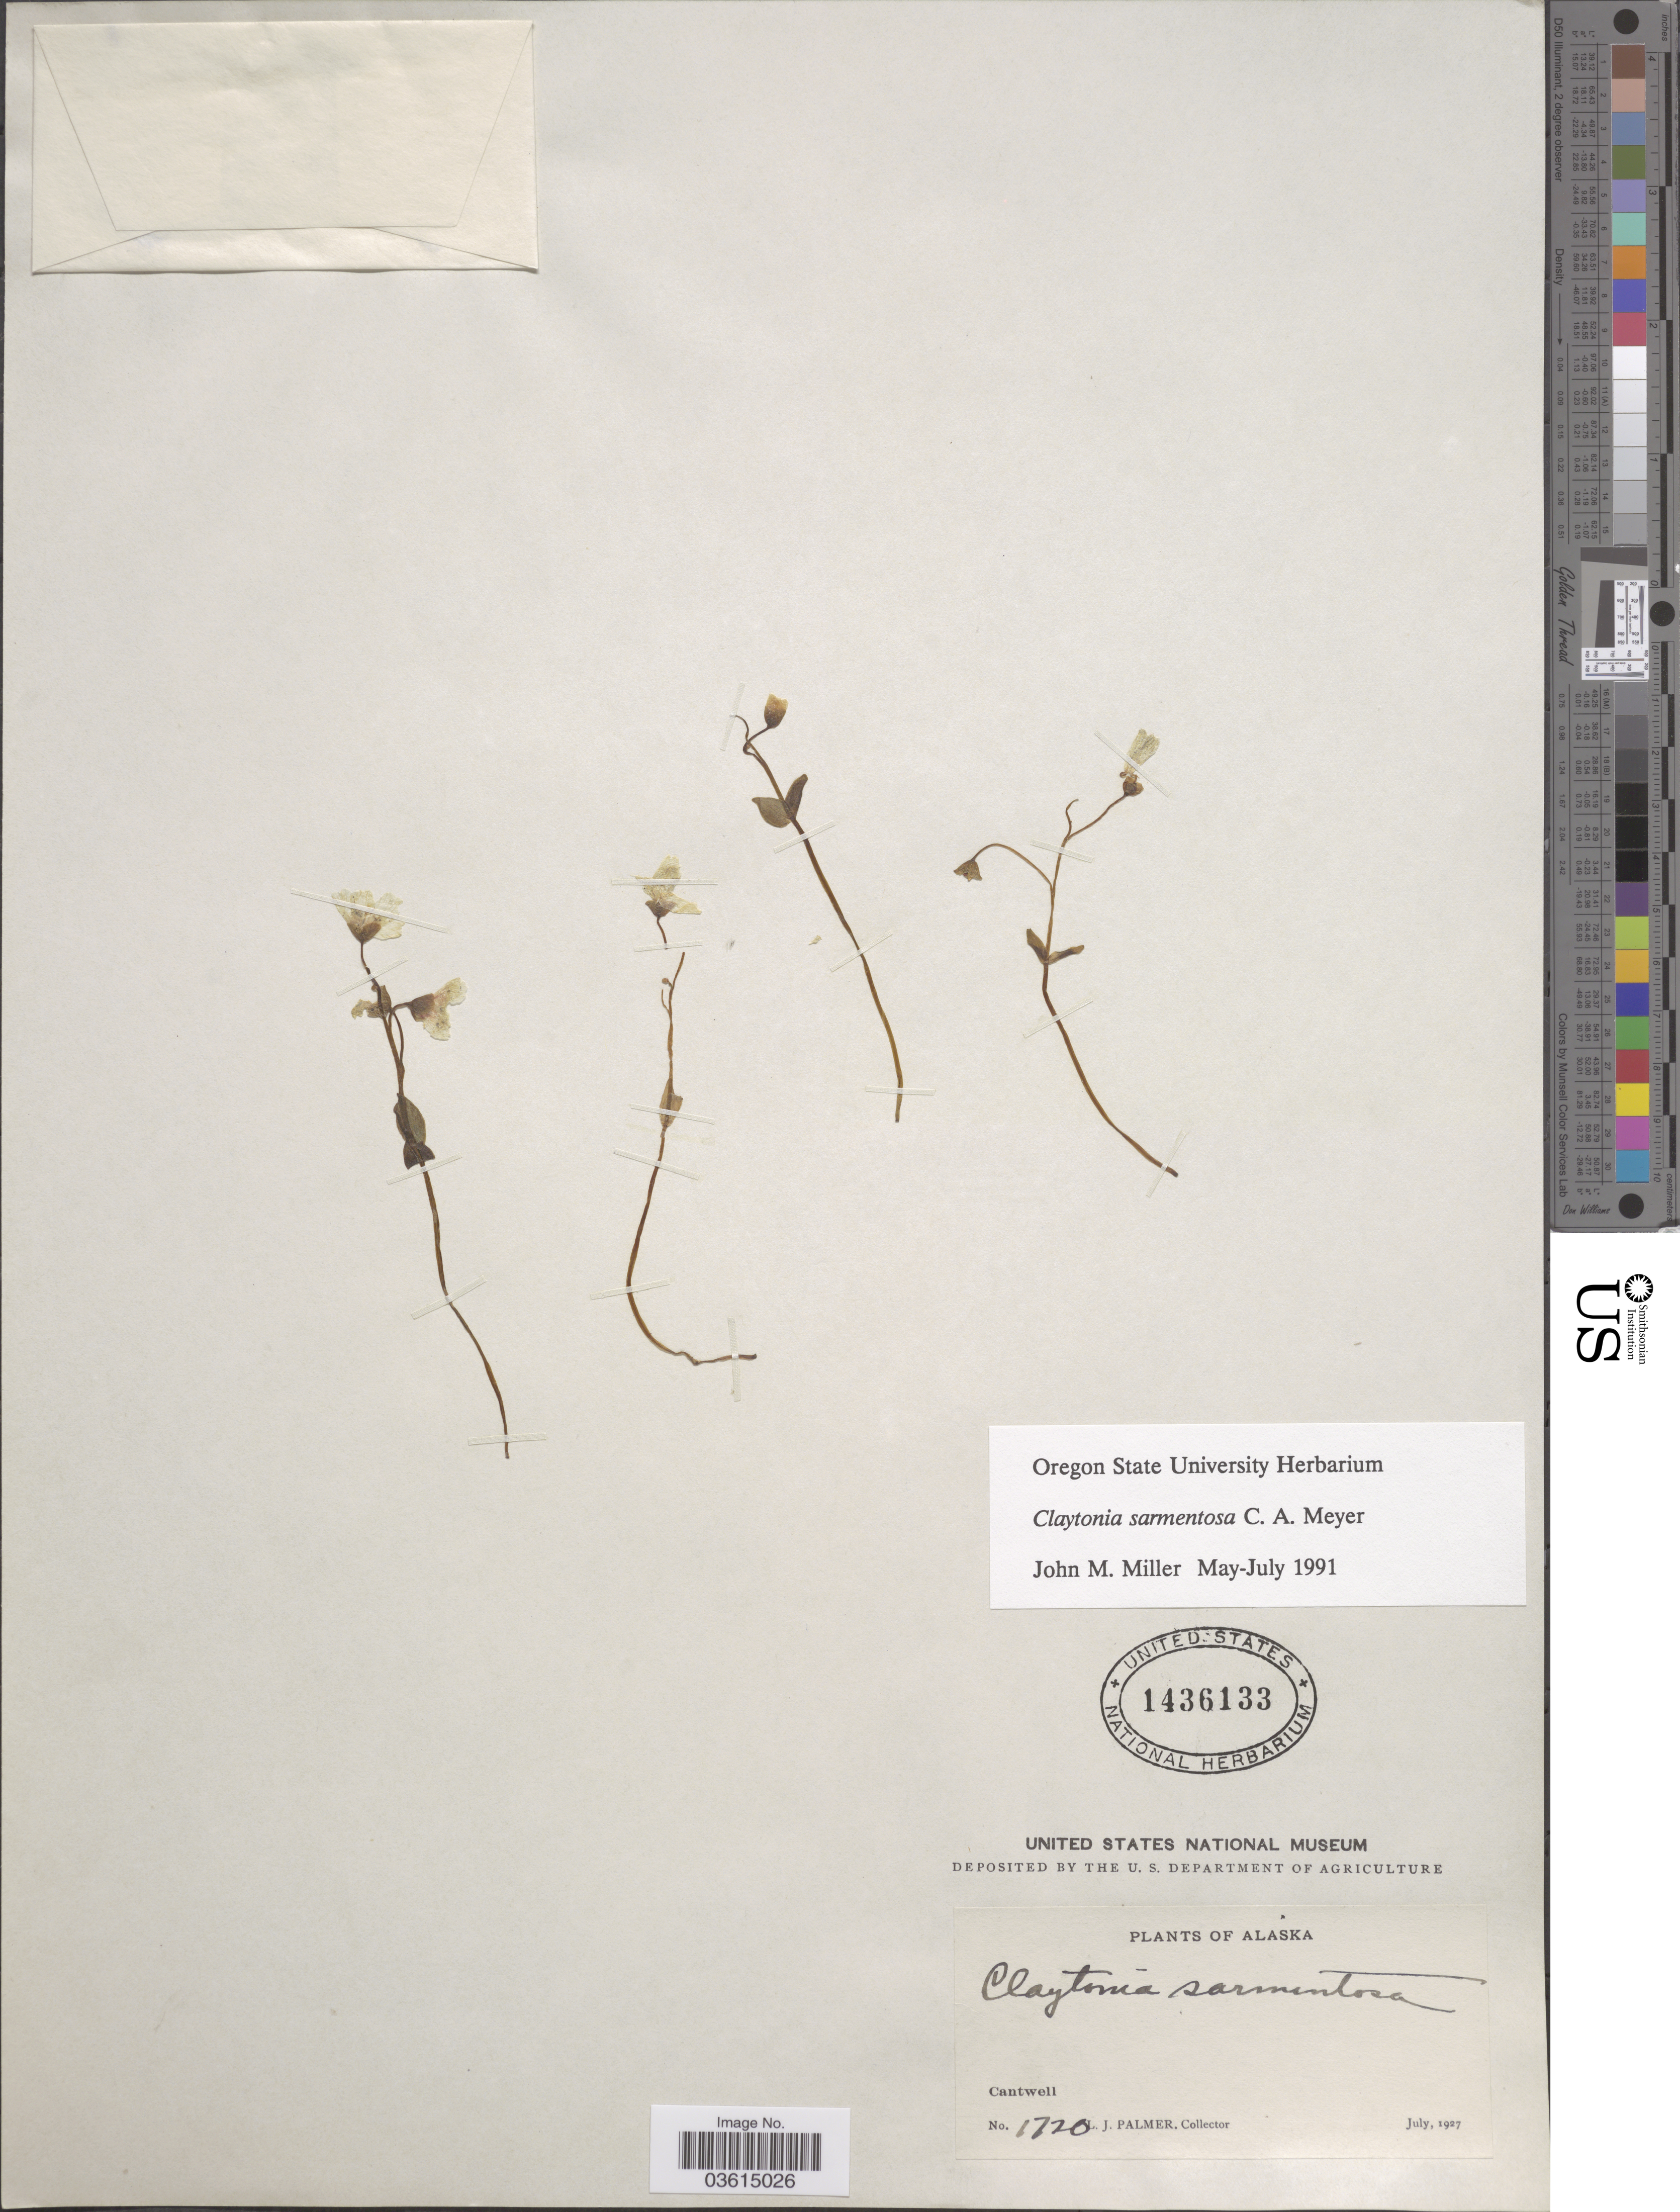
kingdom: Plantae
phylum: Tracheophyta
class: Magnoliopsida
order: Caryophyllales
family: Montiaceae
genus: Claytonia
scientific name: Claytonia sarmentosa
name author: C.A. Mey.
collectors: L. J. Palmer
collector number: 1720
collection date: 1927-07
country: United States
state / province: Alaska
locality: Cantwell.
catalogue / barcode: US 1436133